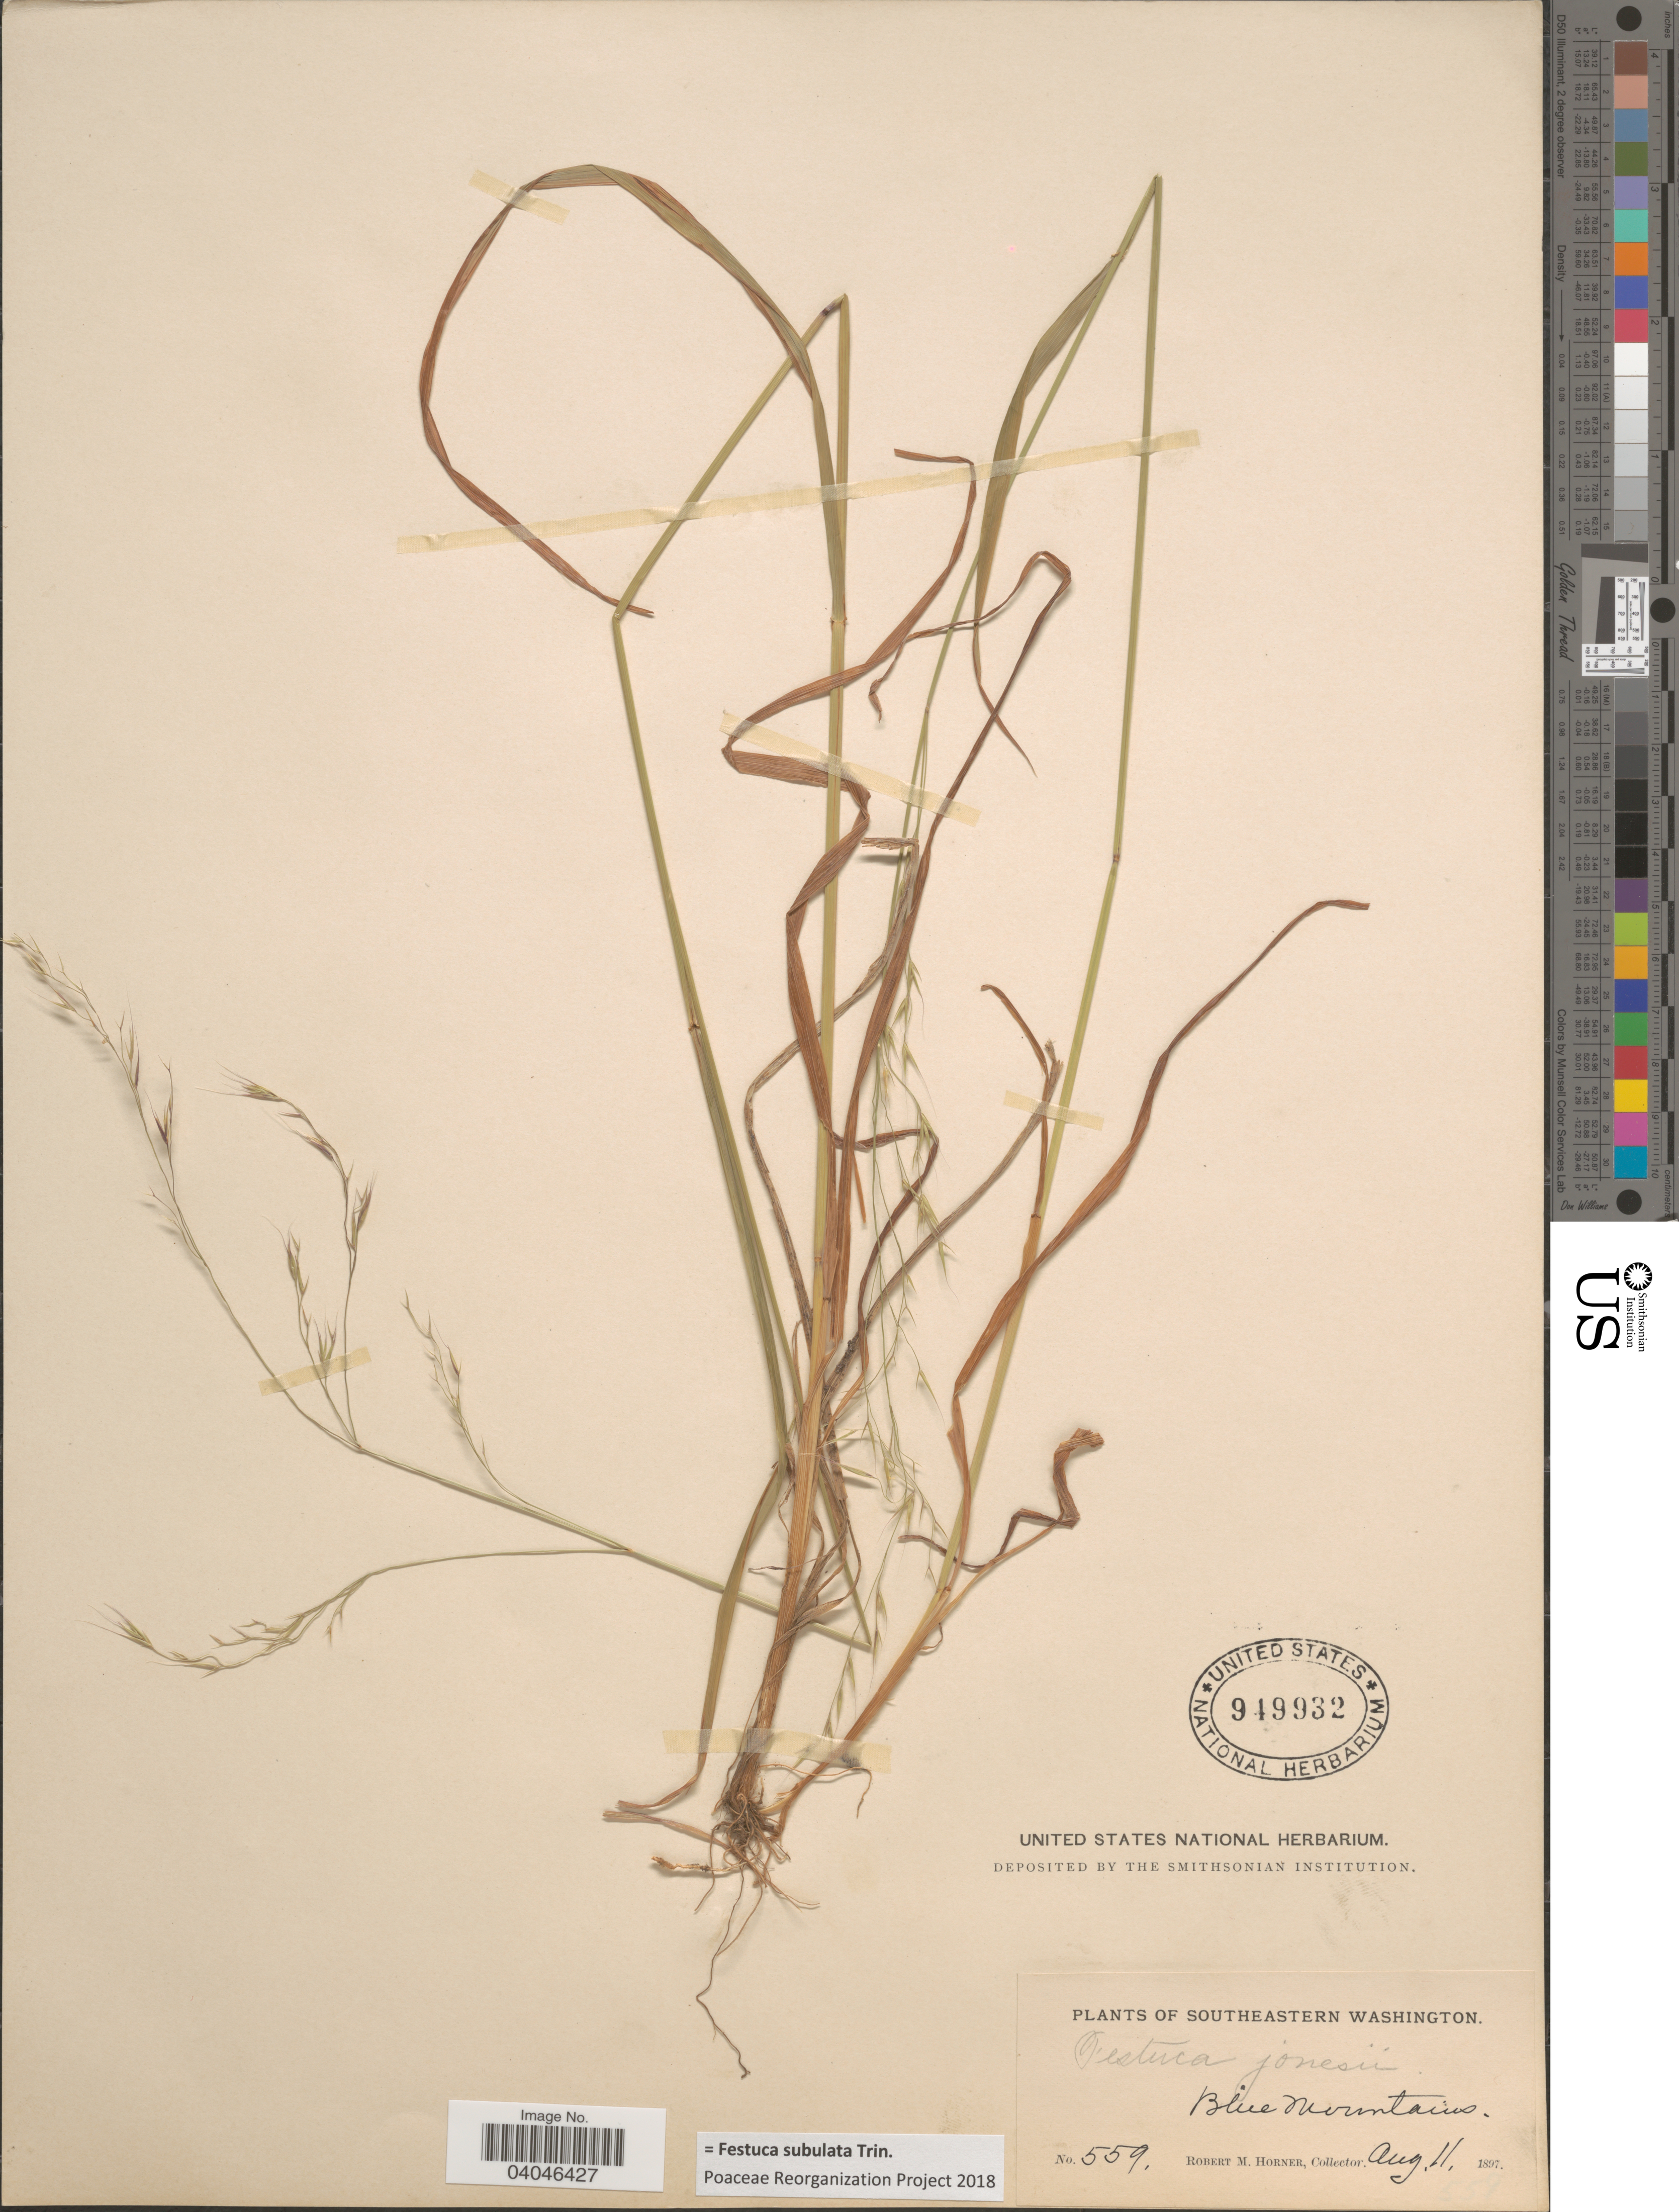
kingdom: Plantae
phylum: Tracheophyta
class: Liliopsida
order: Poales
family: Poaceae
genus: Festuca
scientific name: Festuca subulata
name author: Trin.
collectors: R. Horner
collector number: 559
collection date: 1897-08-11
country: United States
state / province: Washington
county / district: Clallam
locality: Southeastern Washington. Blue Mountains.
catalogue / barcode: US 949932